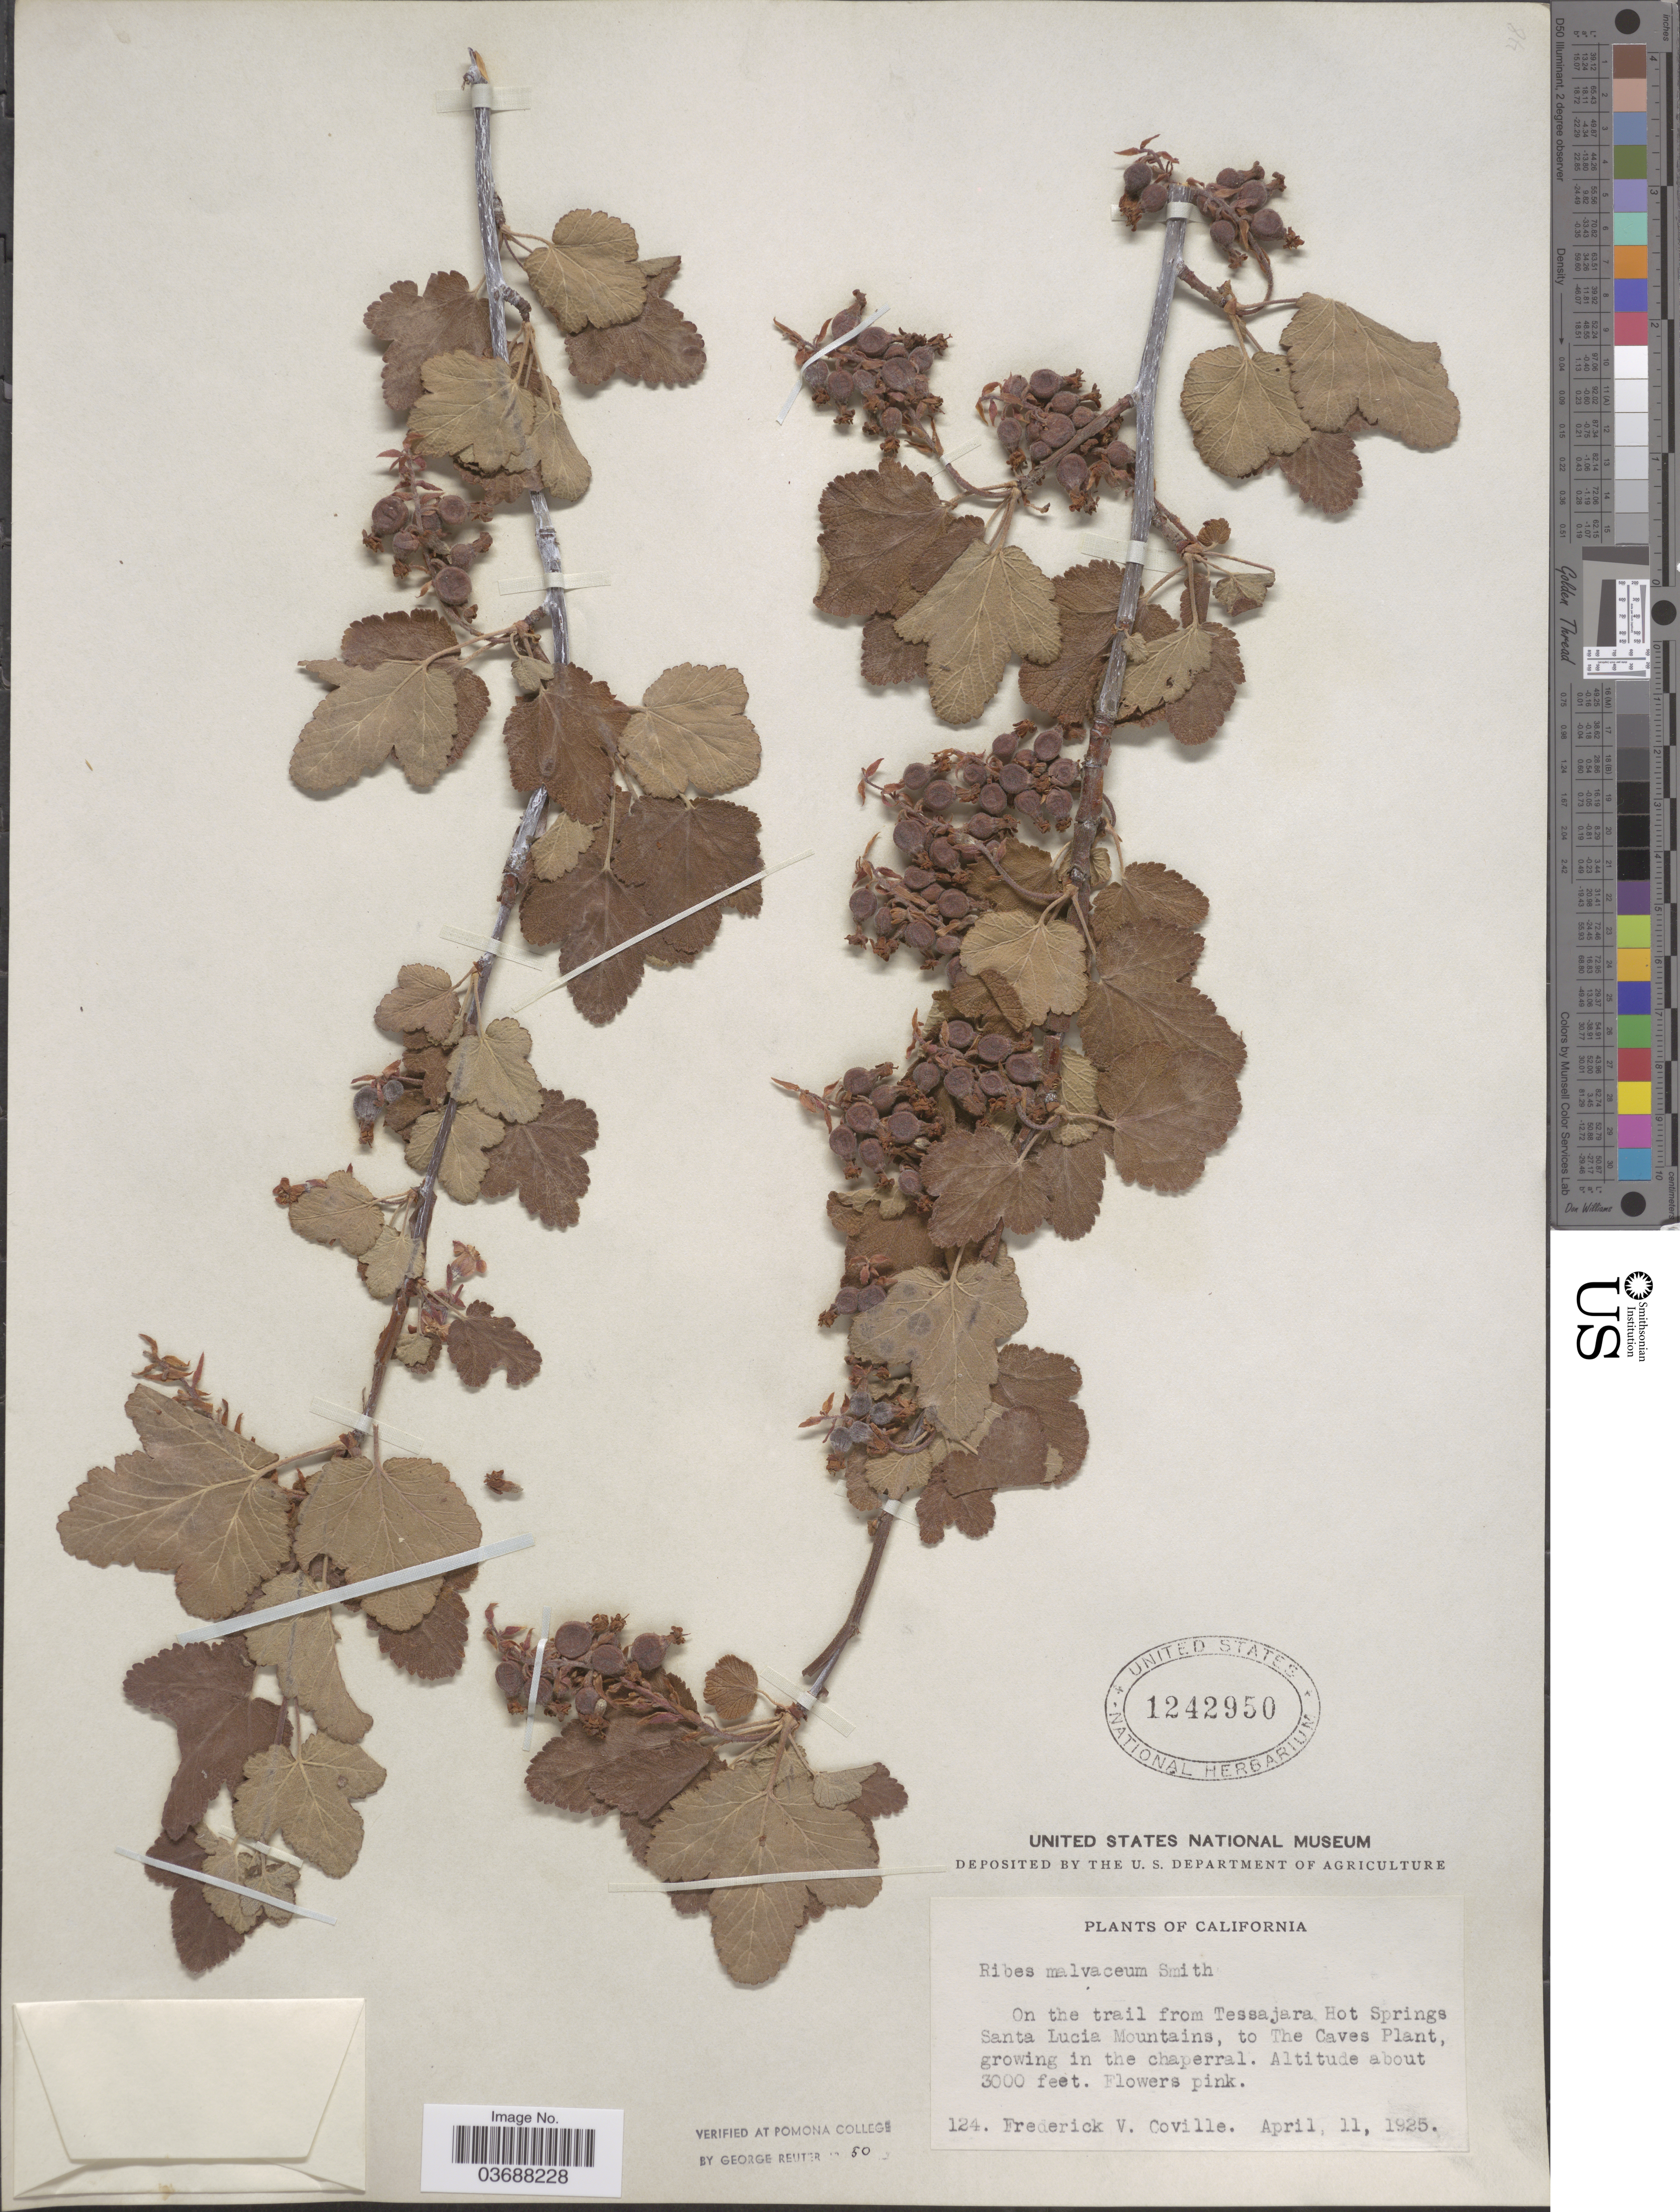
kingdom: Plantae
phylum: Tracheophyta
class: Magnoliopsida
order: Saxifragales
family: Grossulariaceae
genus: Ribes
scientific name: Ribes malvaceum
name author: Sm.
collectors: F. V. Coville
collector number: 124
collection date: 1925-04-11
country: United States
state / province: California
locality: On the trail from Tessajara Hot Springs, Santa Lucia Mountains, to The Caves.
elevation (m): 914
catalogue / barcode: US 1242950